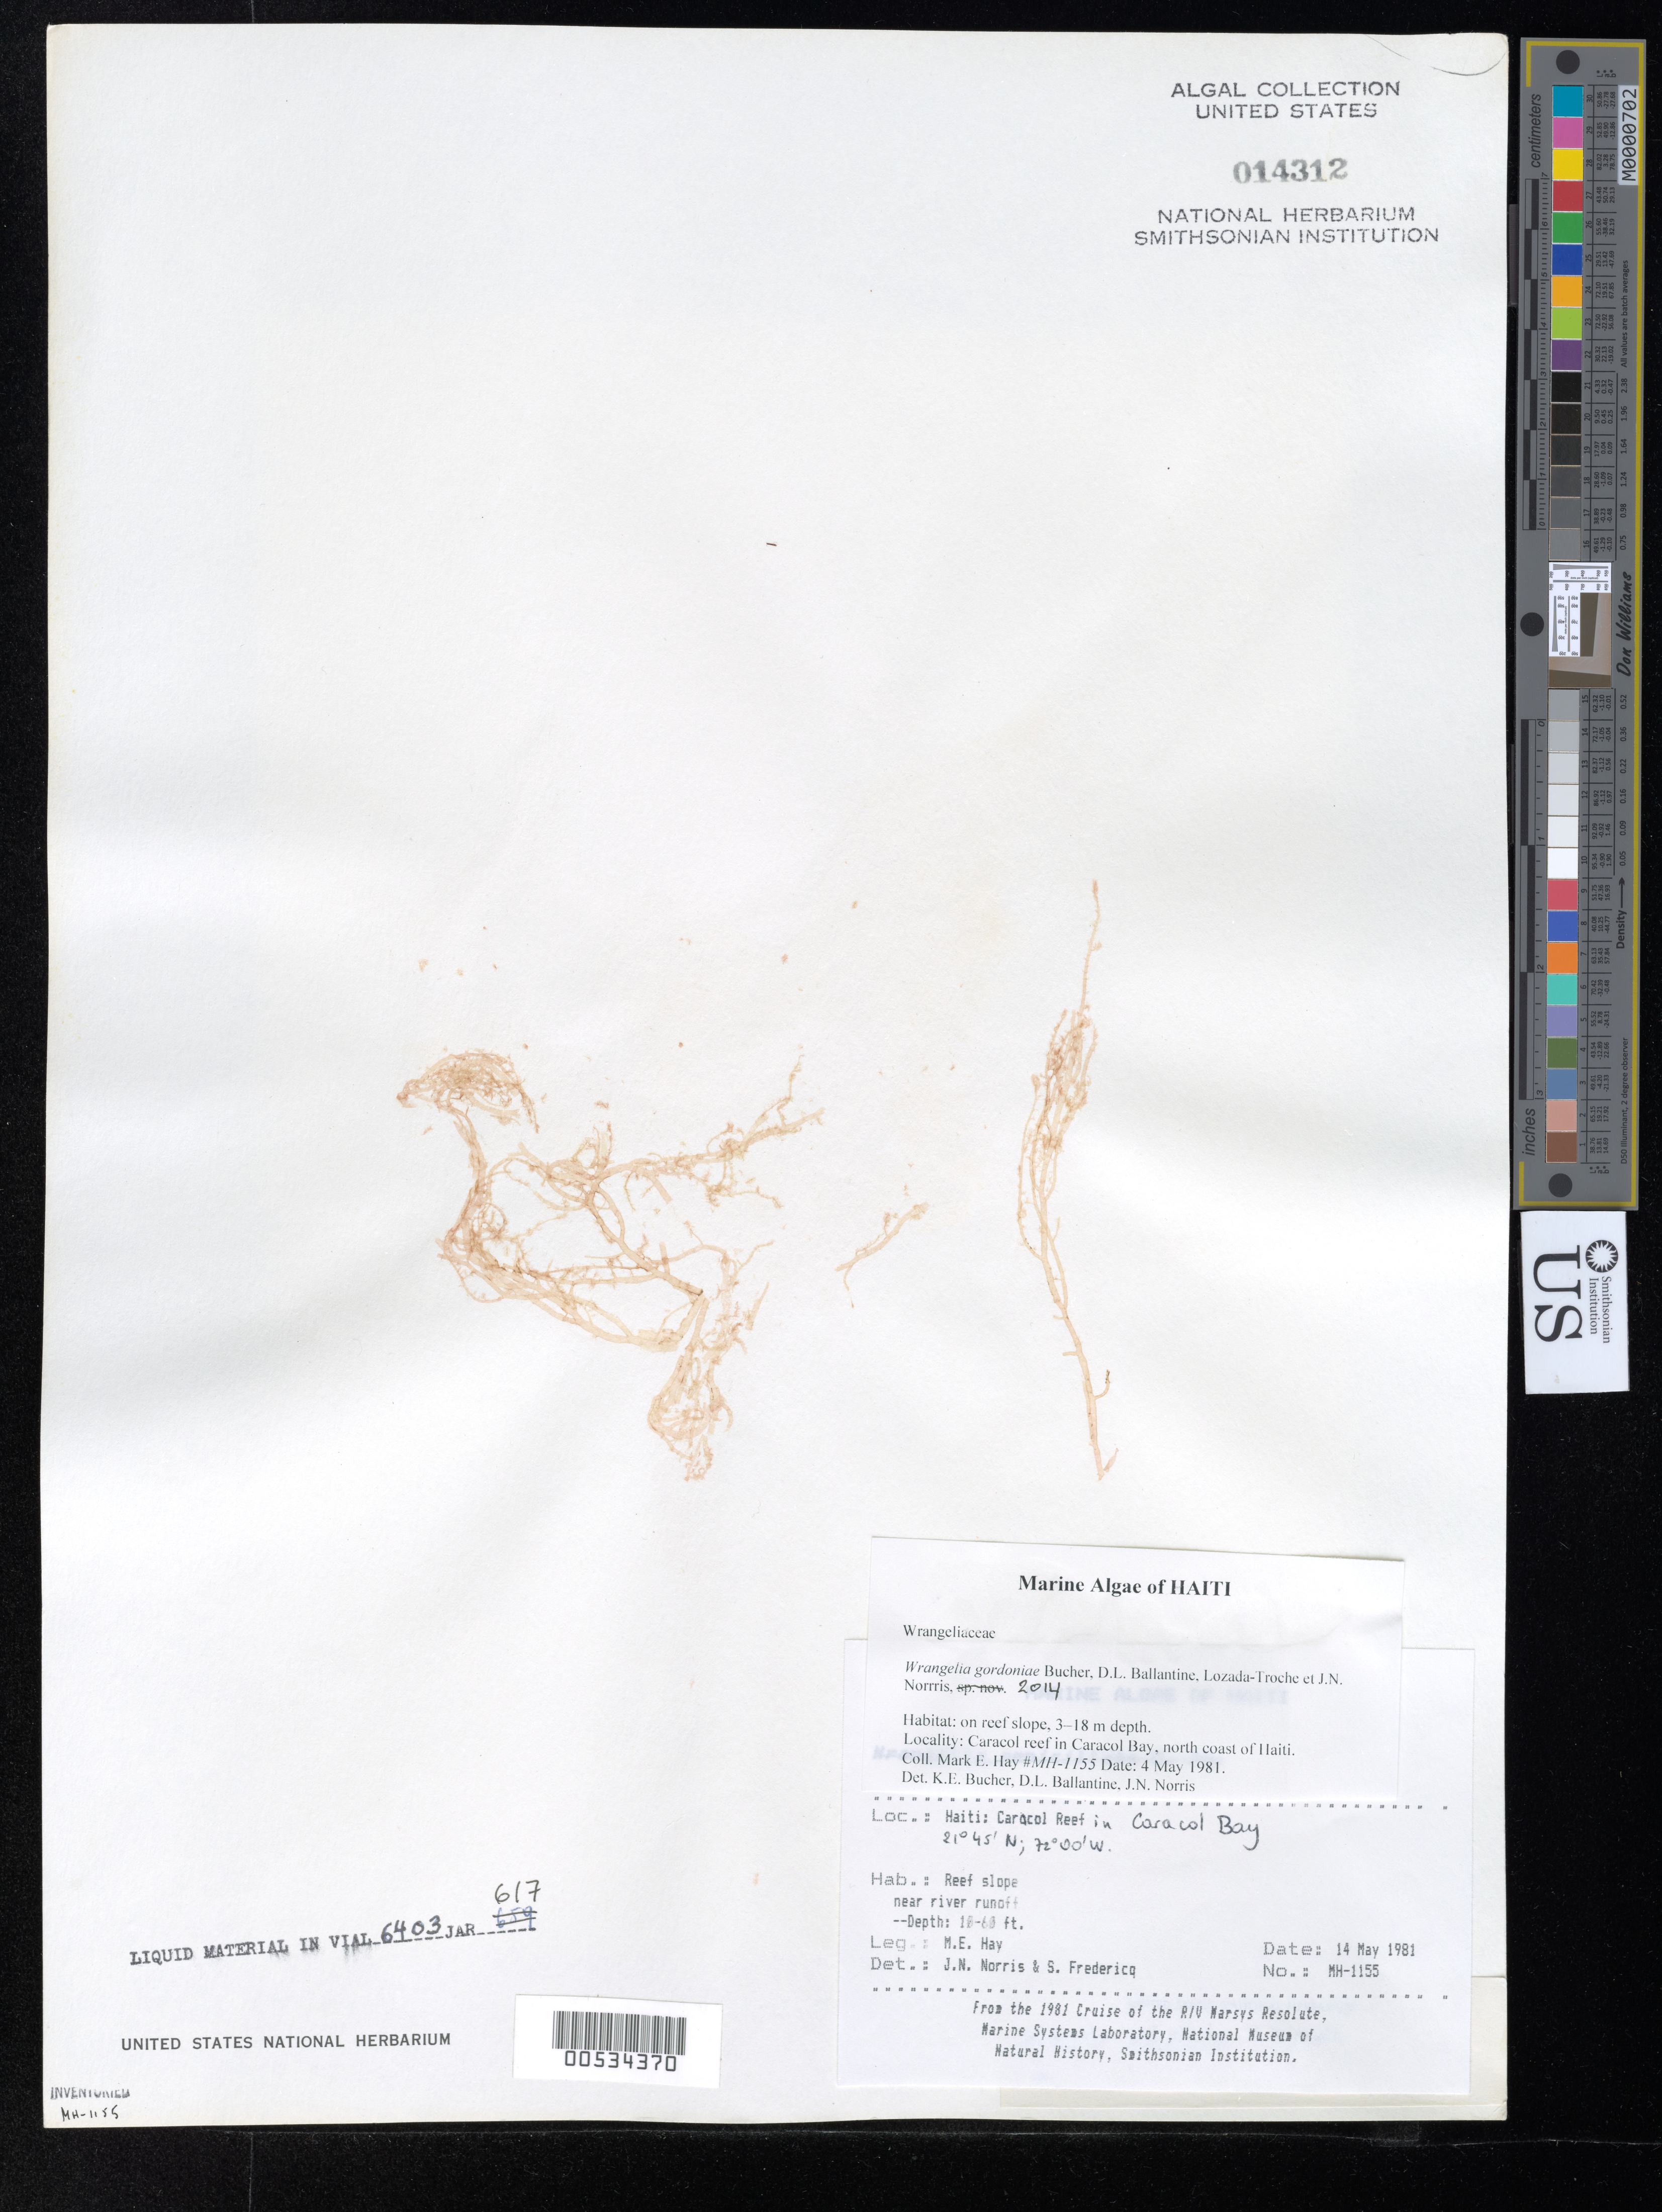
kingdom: Plantae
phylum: Rhodophyta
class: Florideophyceae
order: Ceramiales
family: Wrangeliaceae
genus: Wrangelia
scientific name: Wrangelia penicillata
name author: (C. Agardh) C. Agardh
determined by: Norris, J. N.; Fredericq, S.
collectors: M. E. Hay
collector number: MEH-1155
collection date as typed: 14 May 1981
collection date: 1981-05-14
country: Haiti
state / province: Nord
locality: Caracol Reef, Caracol Bay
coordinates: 21 45'N, 72 00'W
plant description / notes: See also microscope slide 10535; Liquid material in Vial 6403, Jar 617.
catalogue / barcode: US 14312